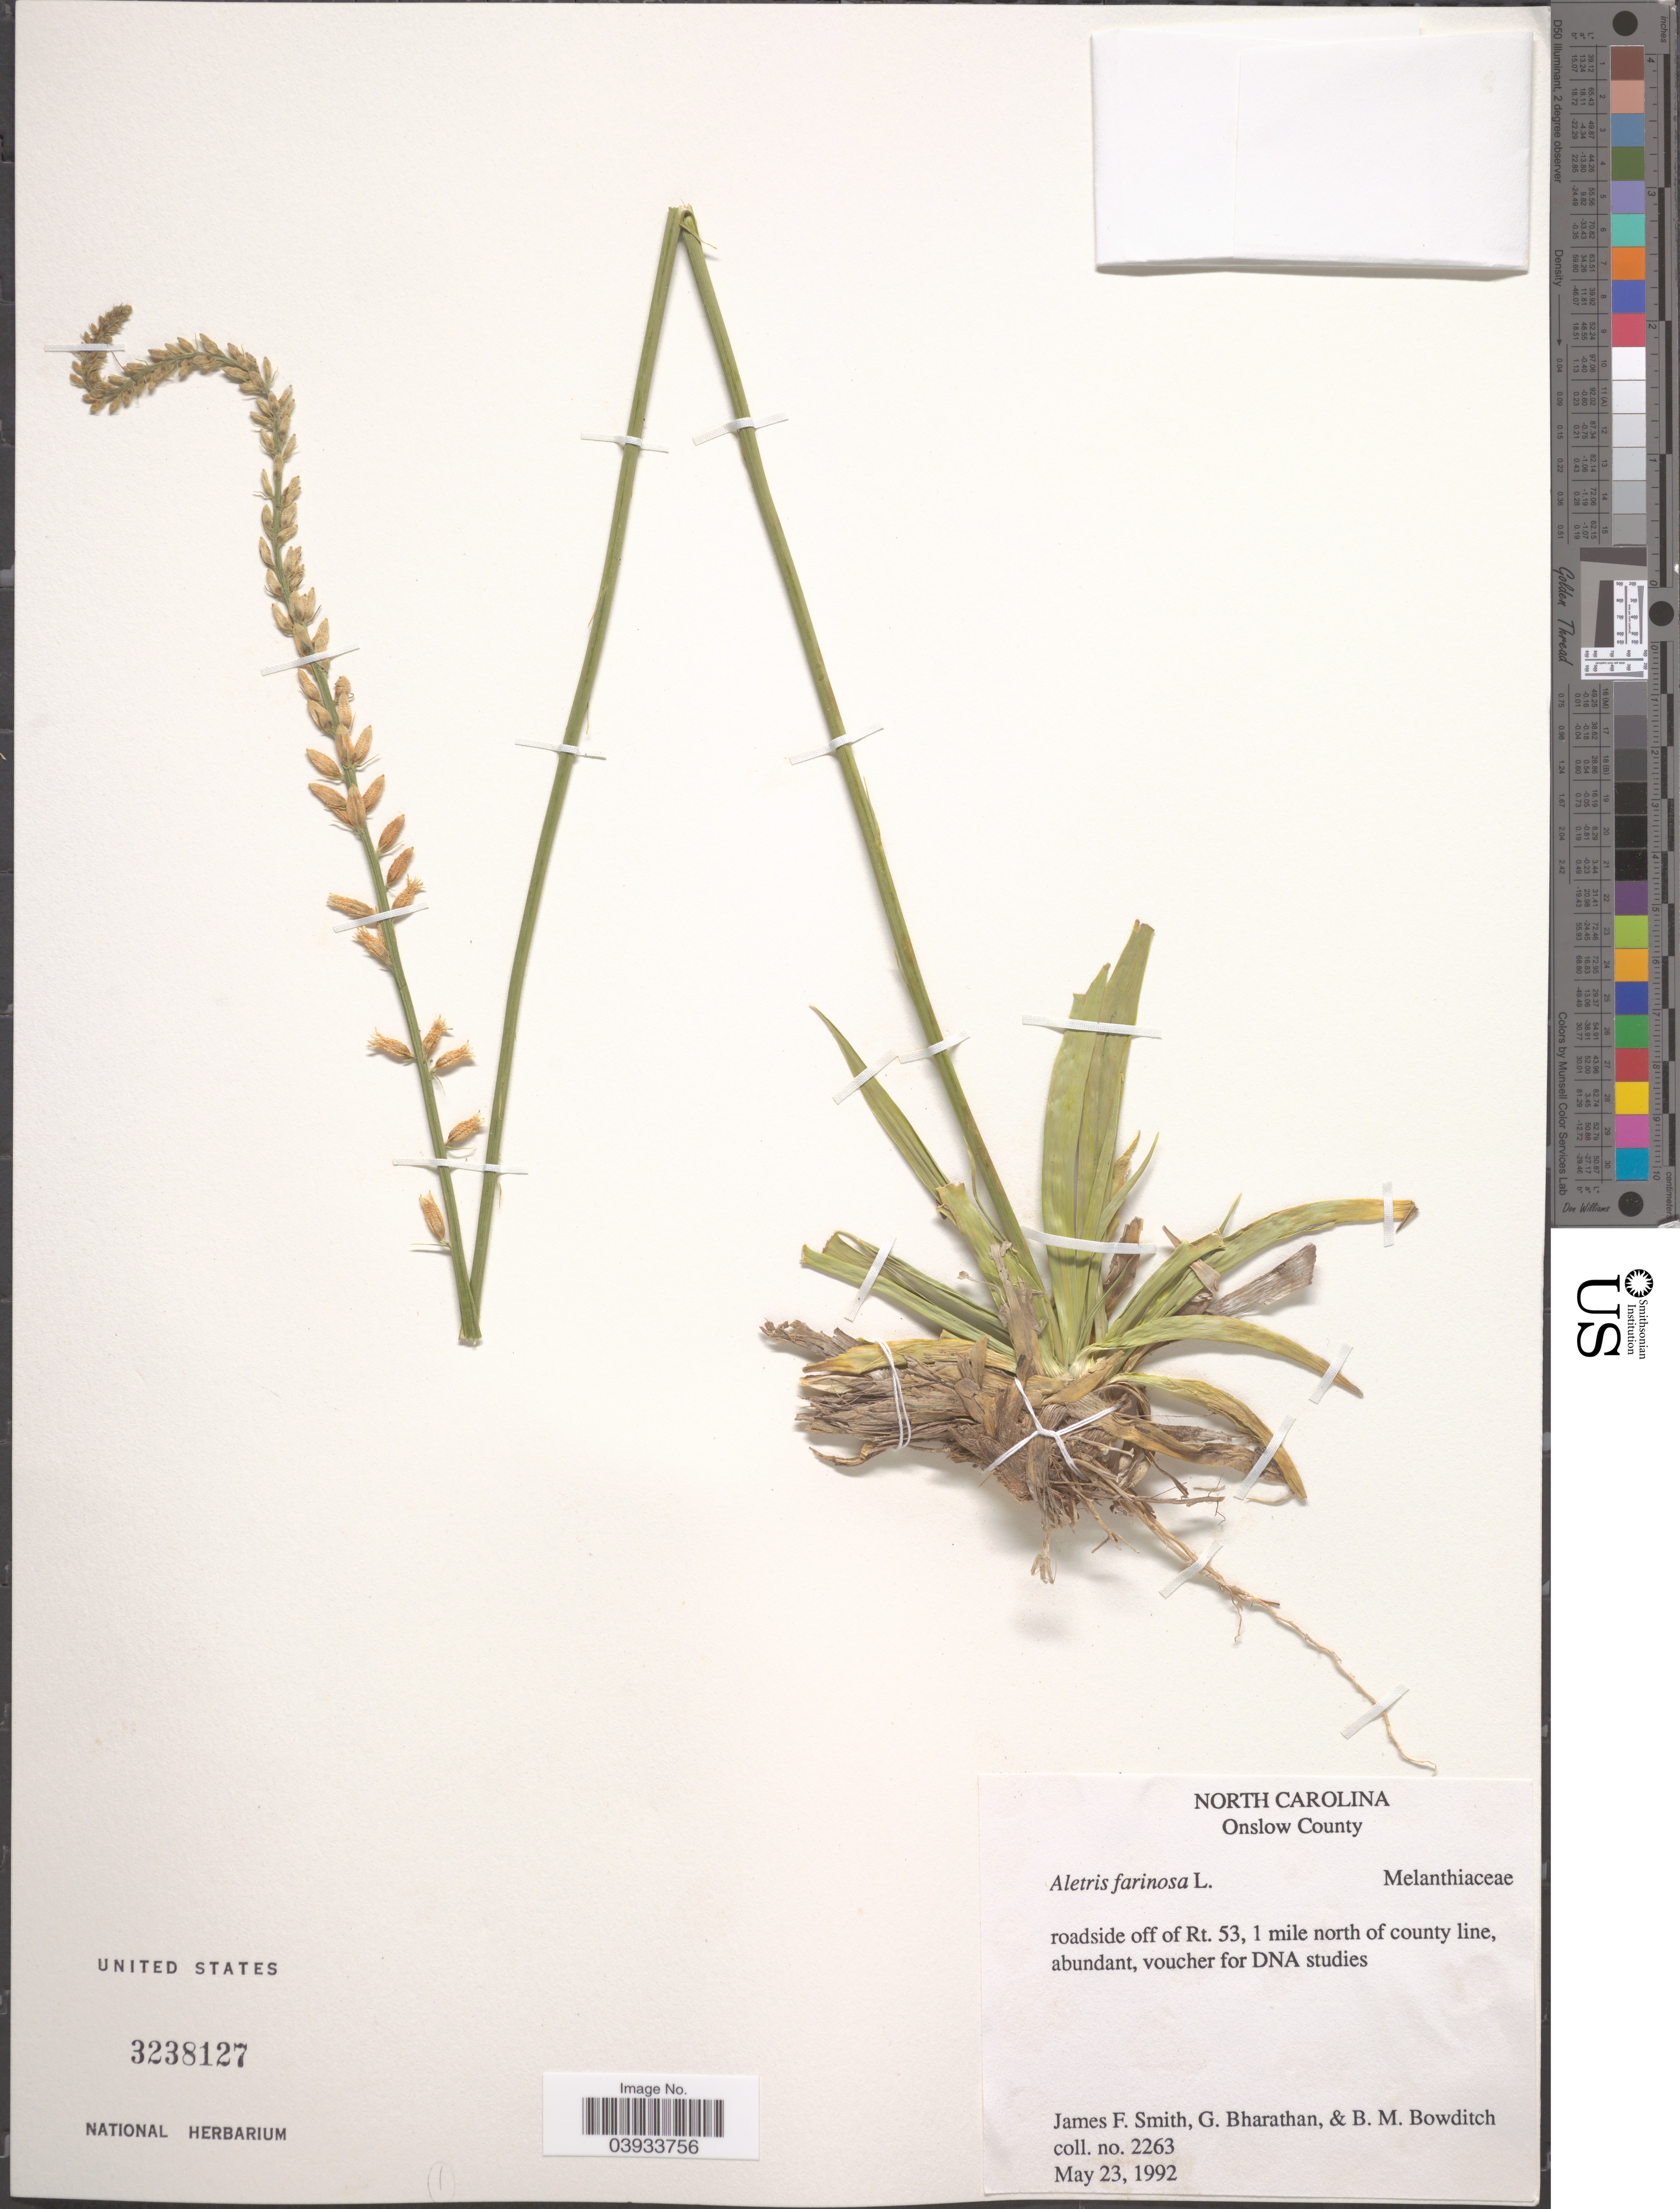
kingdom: Plantae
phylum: Tracheophyta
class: Liliopsida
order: Dioscoreales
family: Nartheciaceae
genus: Aletris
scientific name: Aletris farinosa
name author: L.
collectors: J. F. Smith, G. Bharathan & B. Bowditch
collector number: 2263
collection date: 1992-05-23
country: United States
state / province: North Carolina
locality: Onslow County. Roadside off of Rt. 53, 1 mile north of county line.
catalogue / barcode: US 3238127